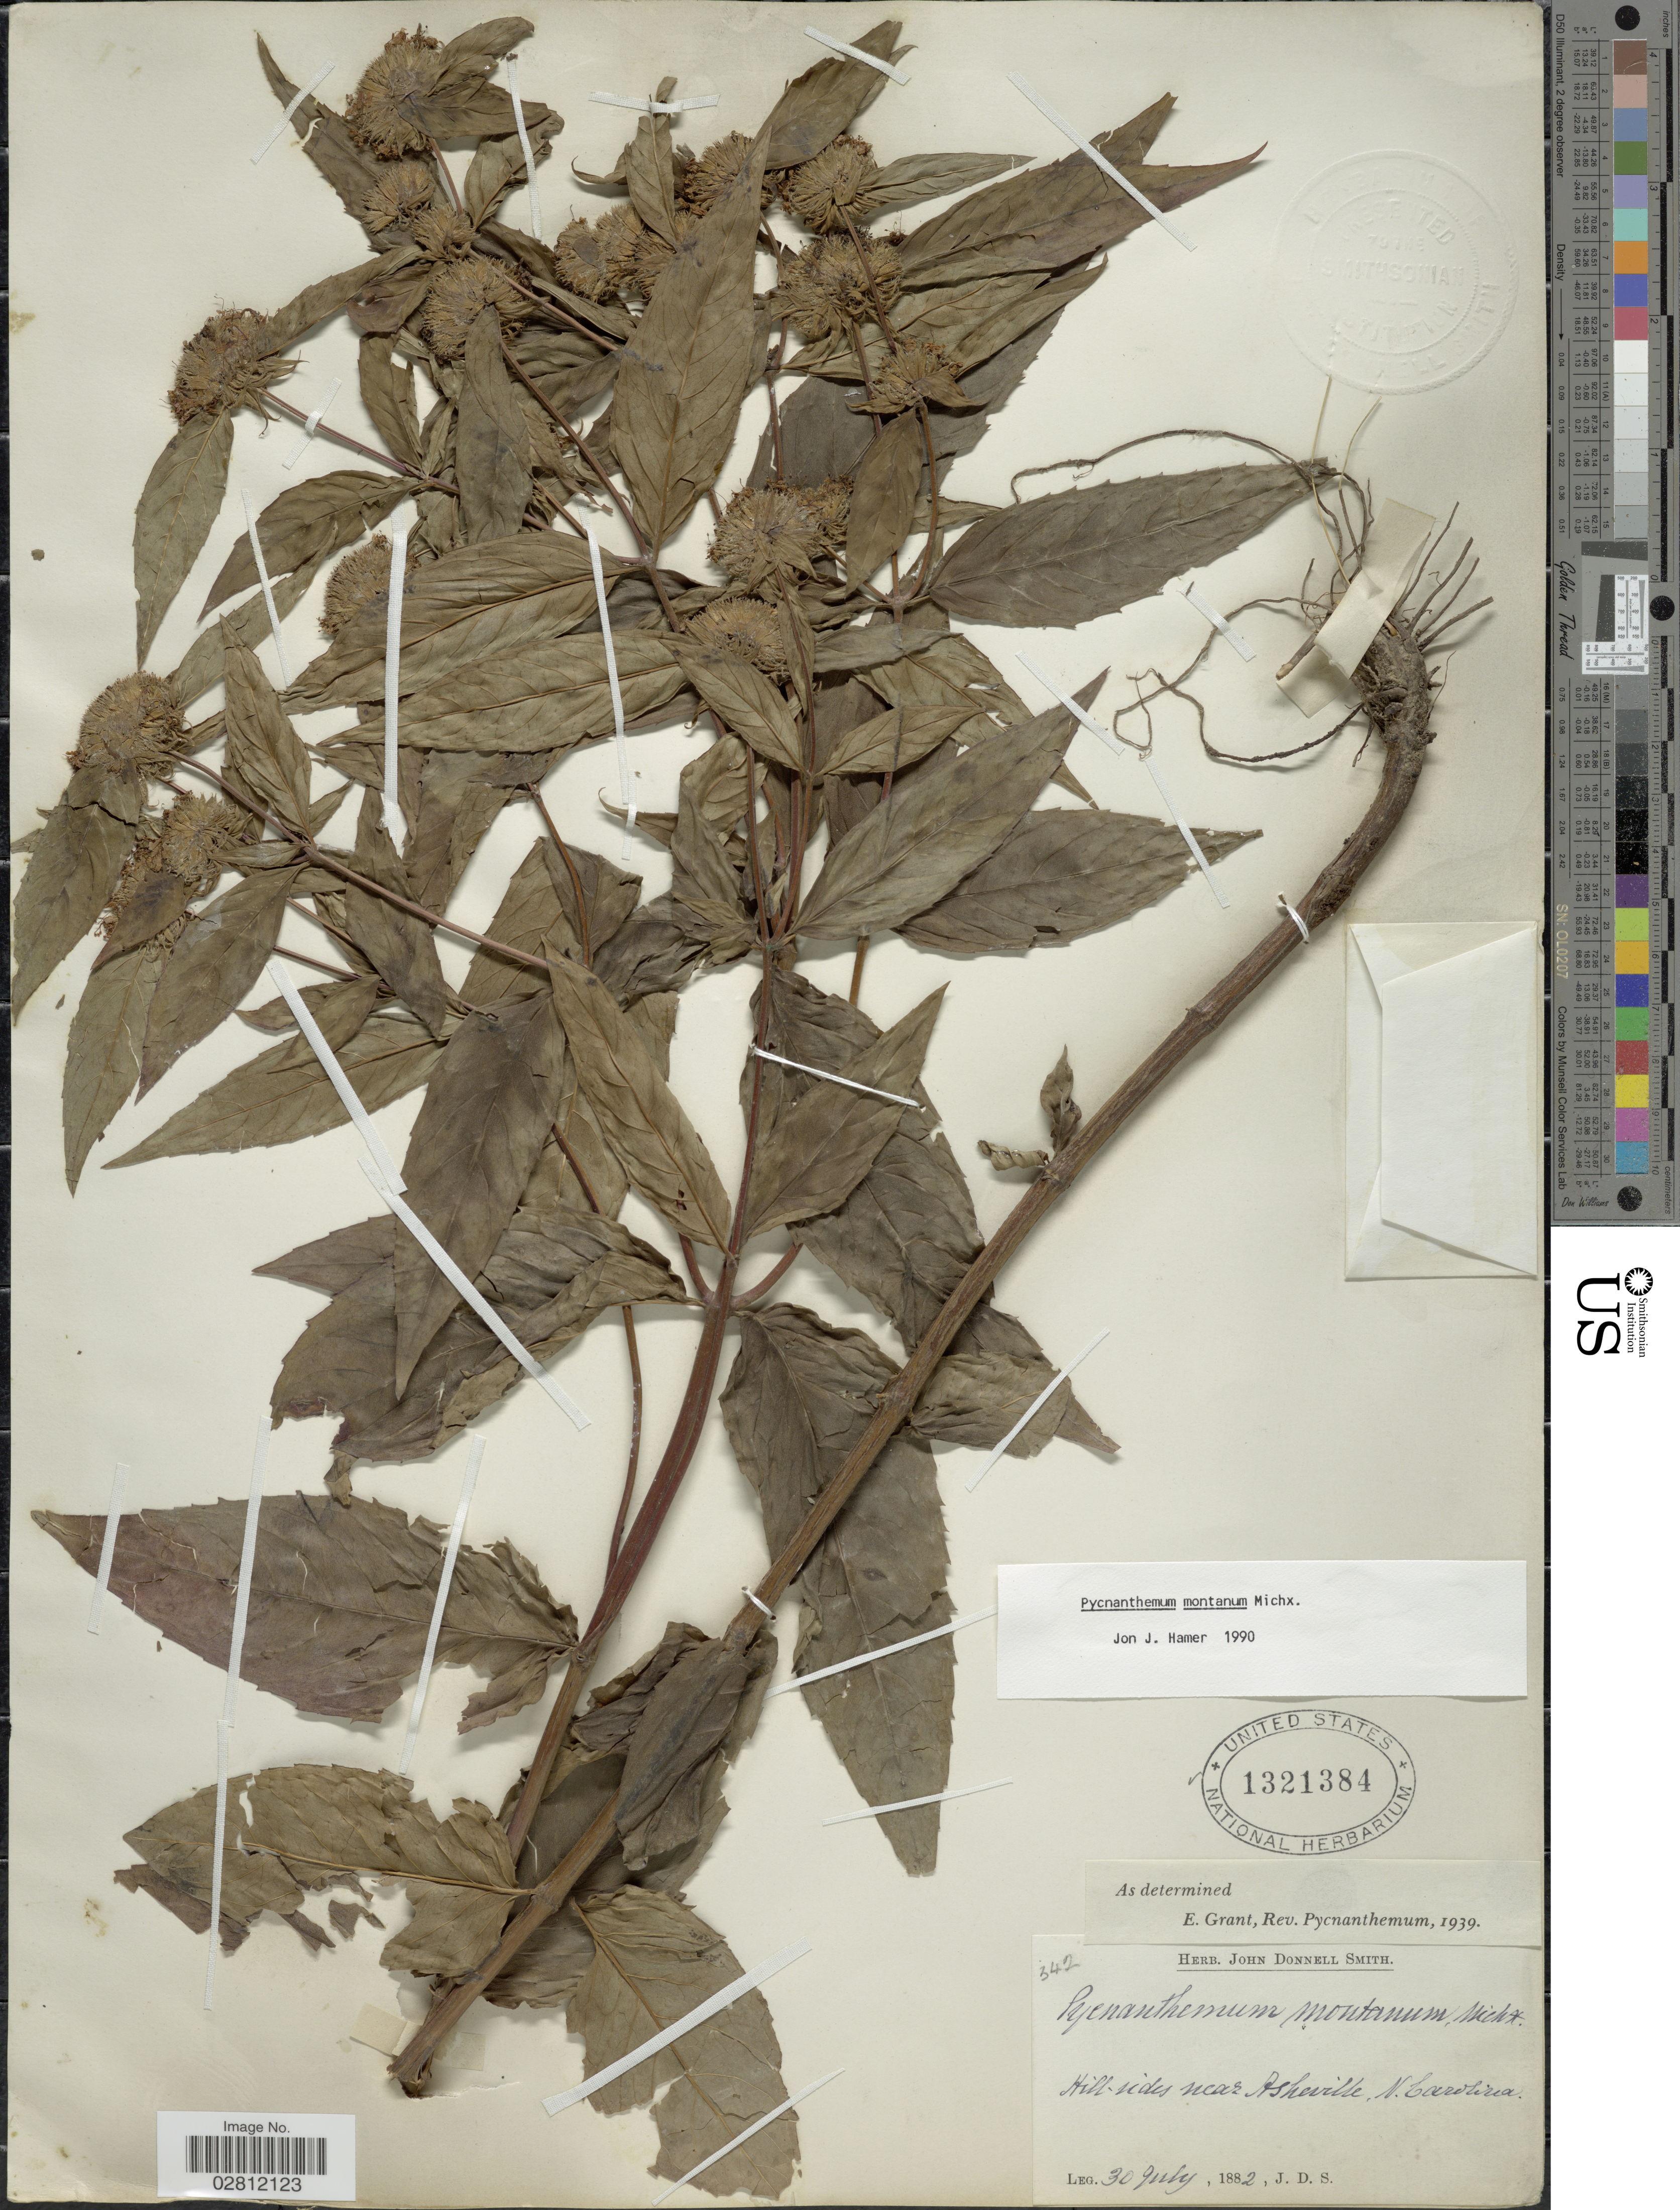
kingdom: Plantae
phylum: Tracheophyta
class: Magnoliopsida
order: Lamiales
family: Lamiaceae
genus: Pycnanthemum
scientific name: Pycnanthemum montanum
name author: Michx.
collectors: J. Donnell Smith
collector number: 342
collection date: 1882-07-30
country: United States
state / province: North Carolina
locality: Hill-sides near Asheville.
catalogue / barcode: US 1321384